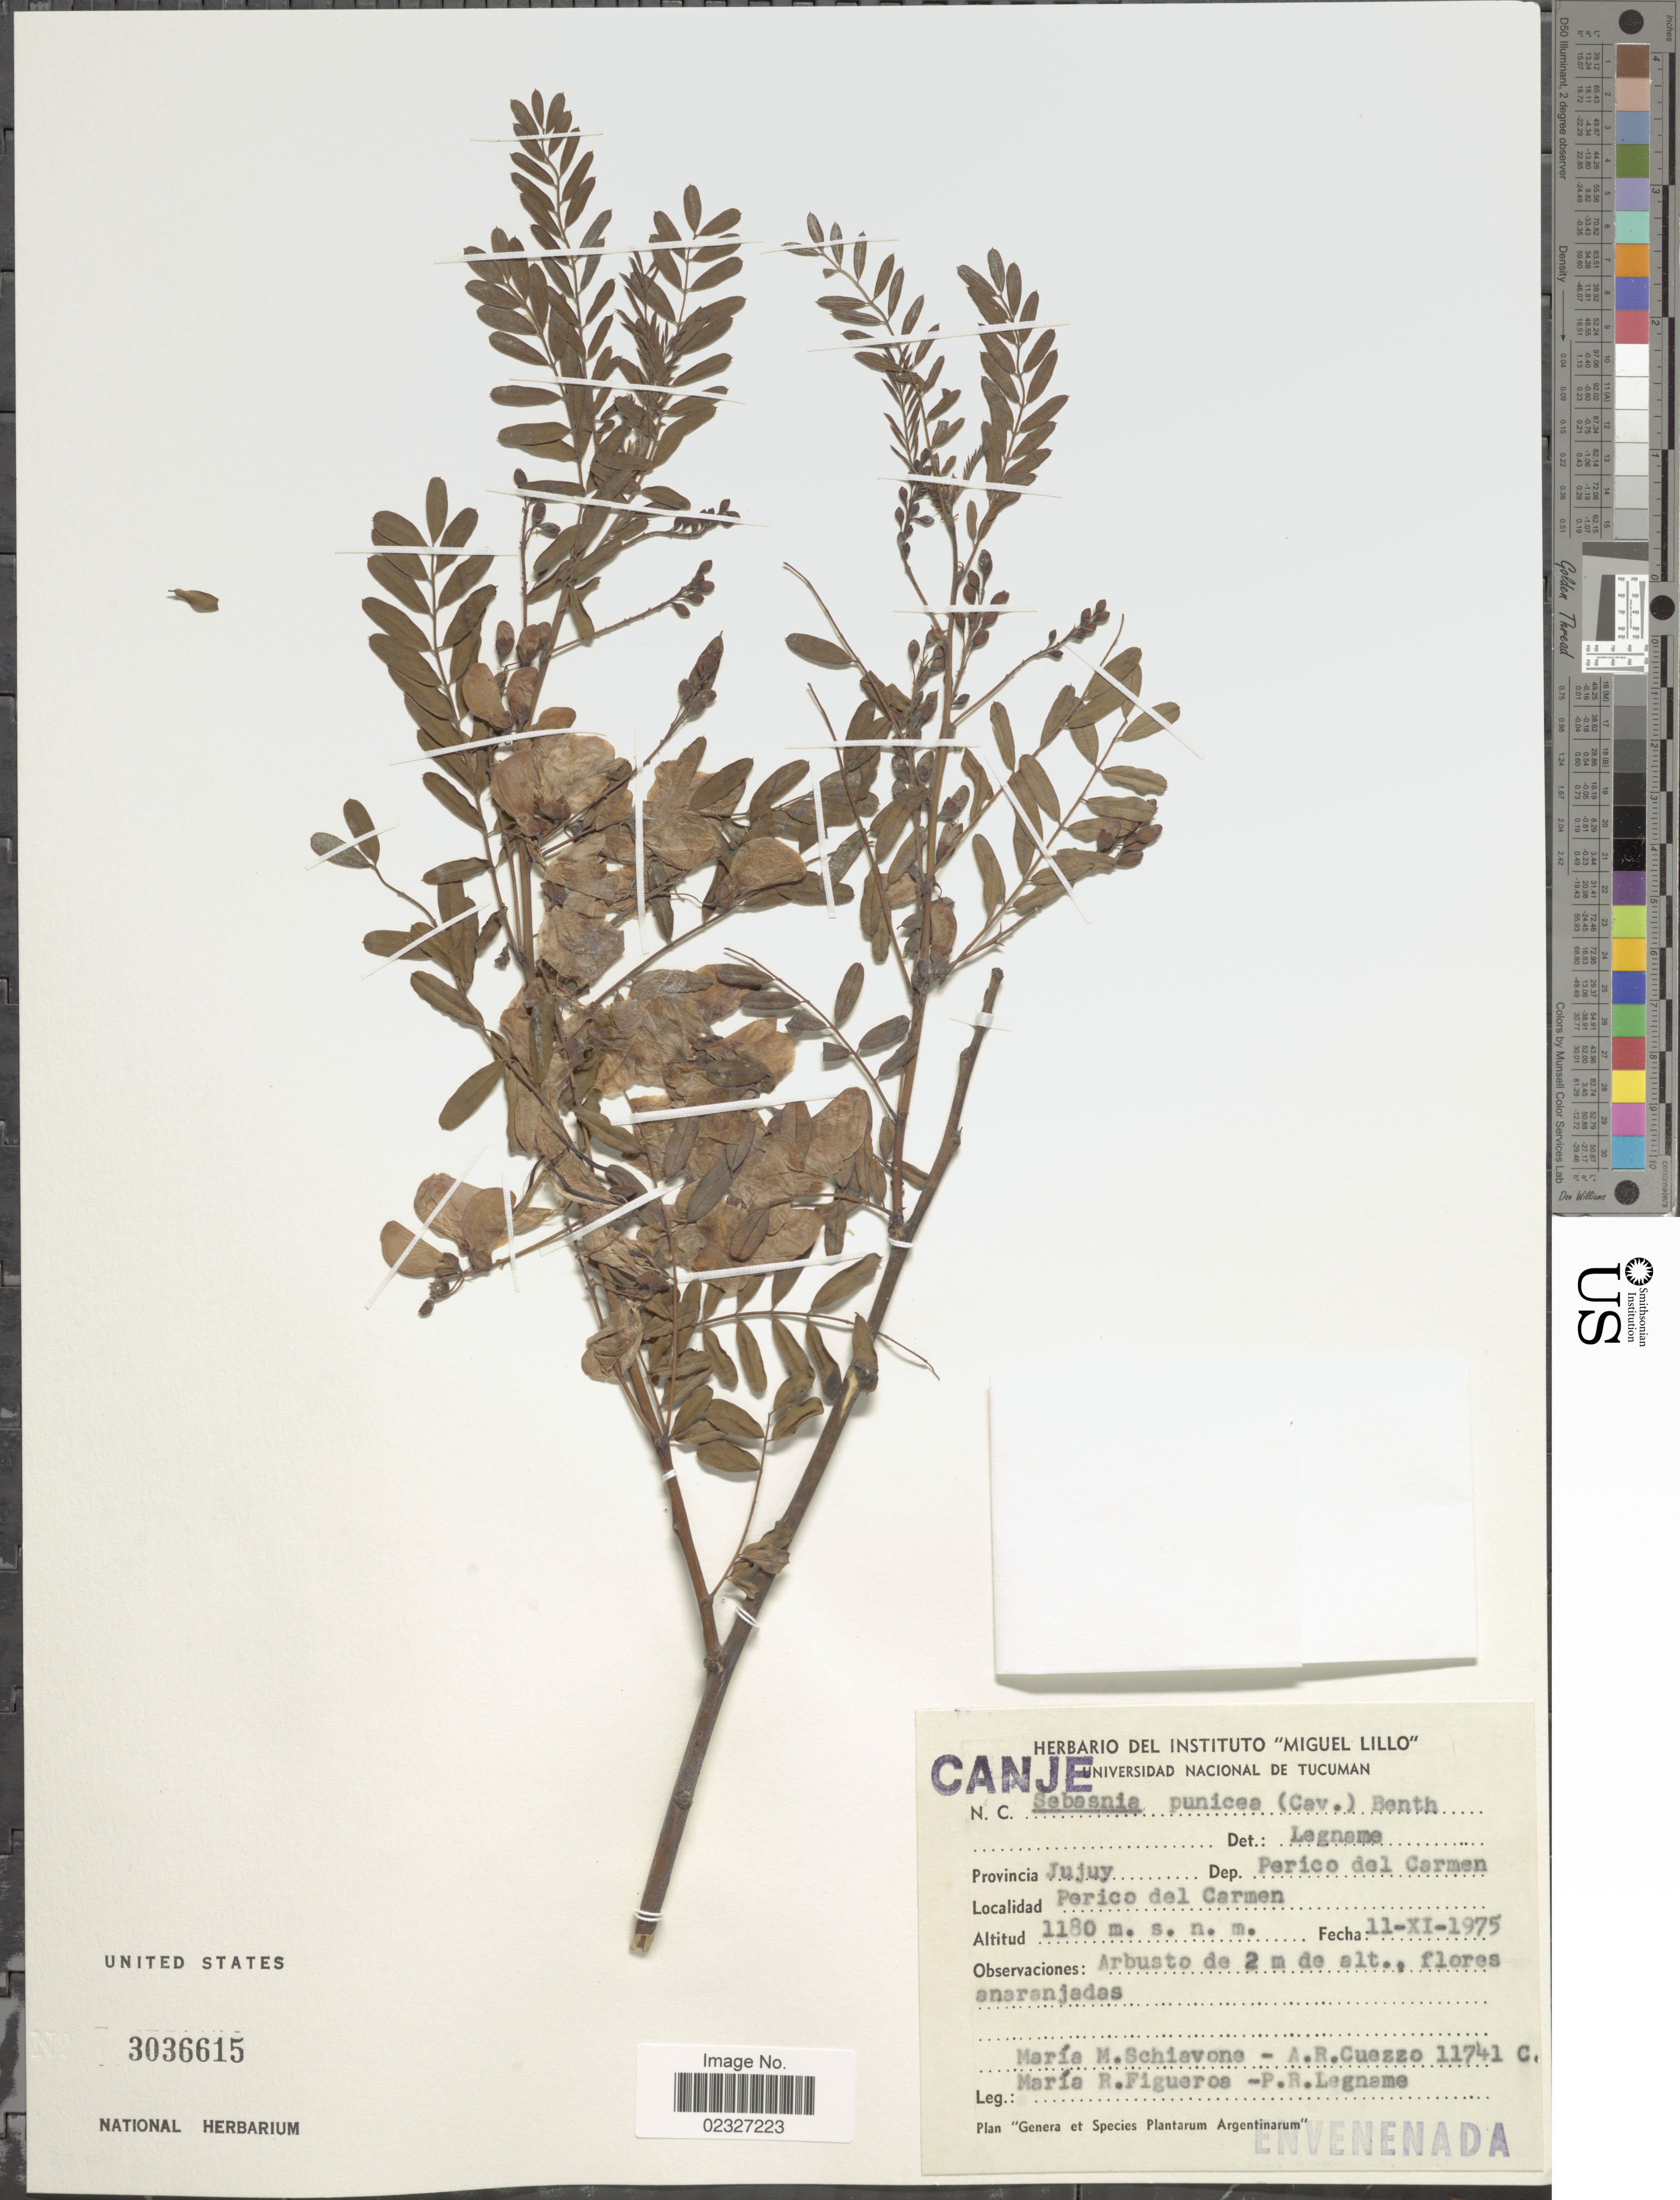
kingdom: Plantae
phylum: Tracheophyta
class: Magnoliopsida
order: Fabales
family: Fabaceae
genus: Sesbania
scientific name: Sesbania punicea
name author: (Cav.) Benth.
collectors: M. Schiavone, A. Cuezzo, C. Figueroa & P. R. Legname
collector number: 11741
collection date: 1975-11-11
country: Argentina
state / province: Jujuy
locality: Dep. Perico del Carmen, Perico del Carmen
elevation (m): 1180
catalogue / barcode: US 3036615